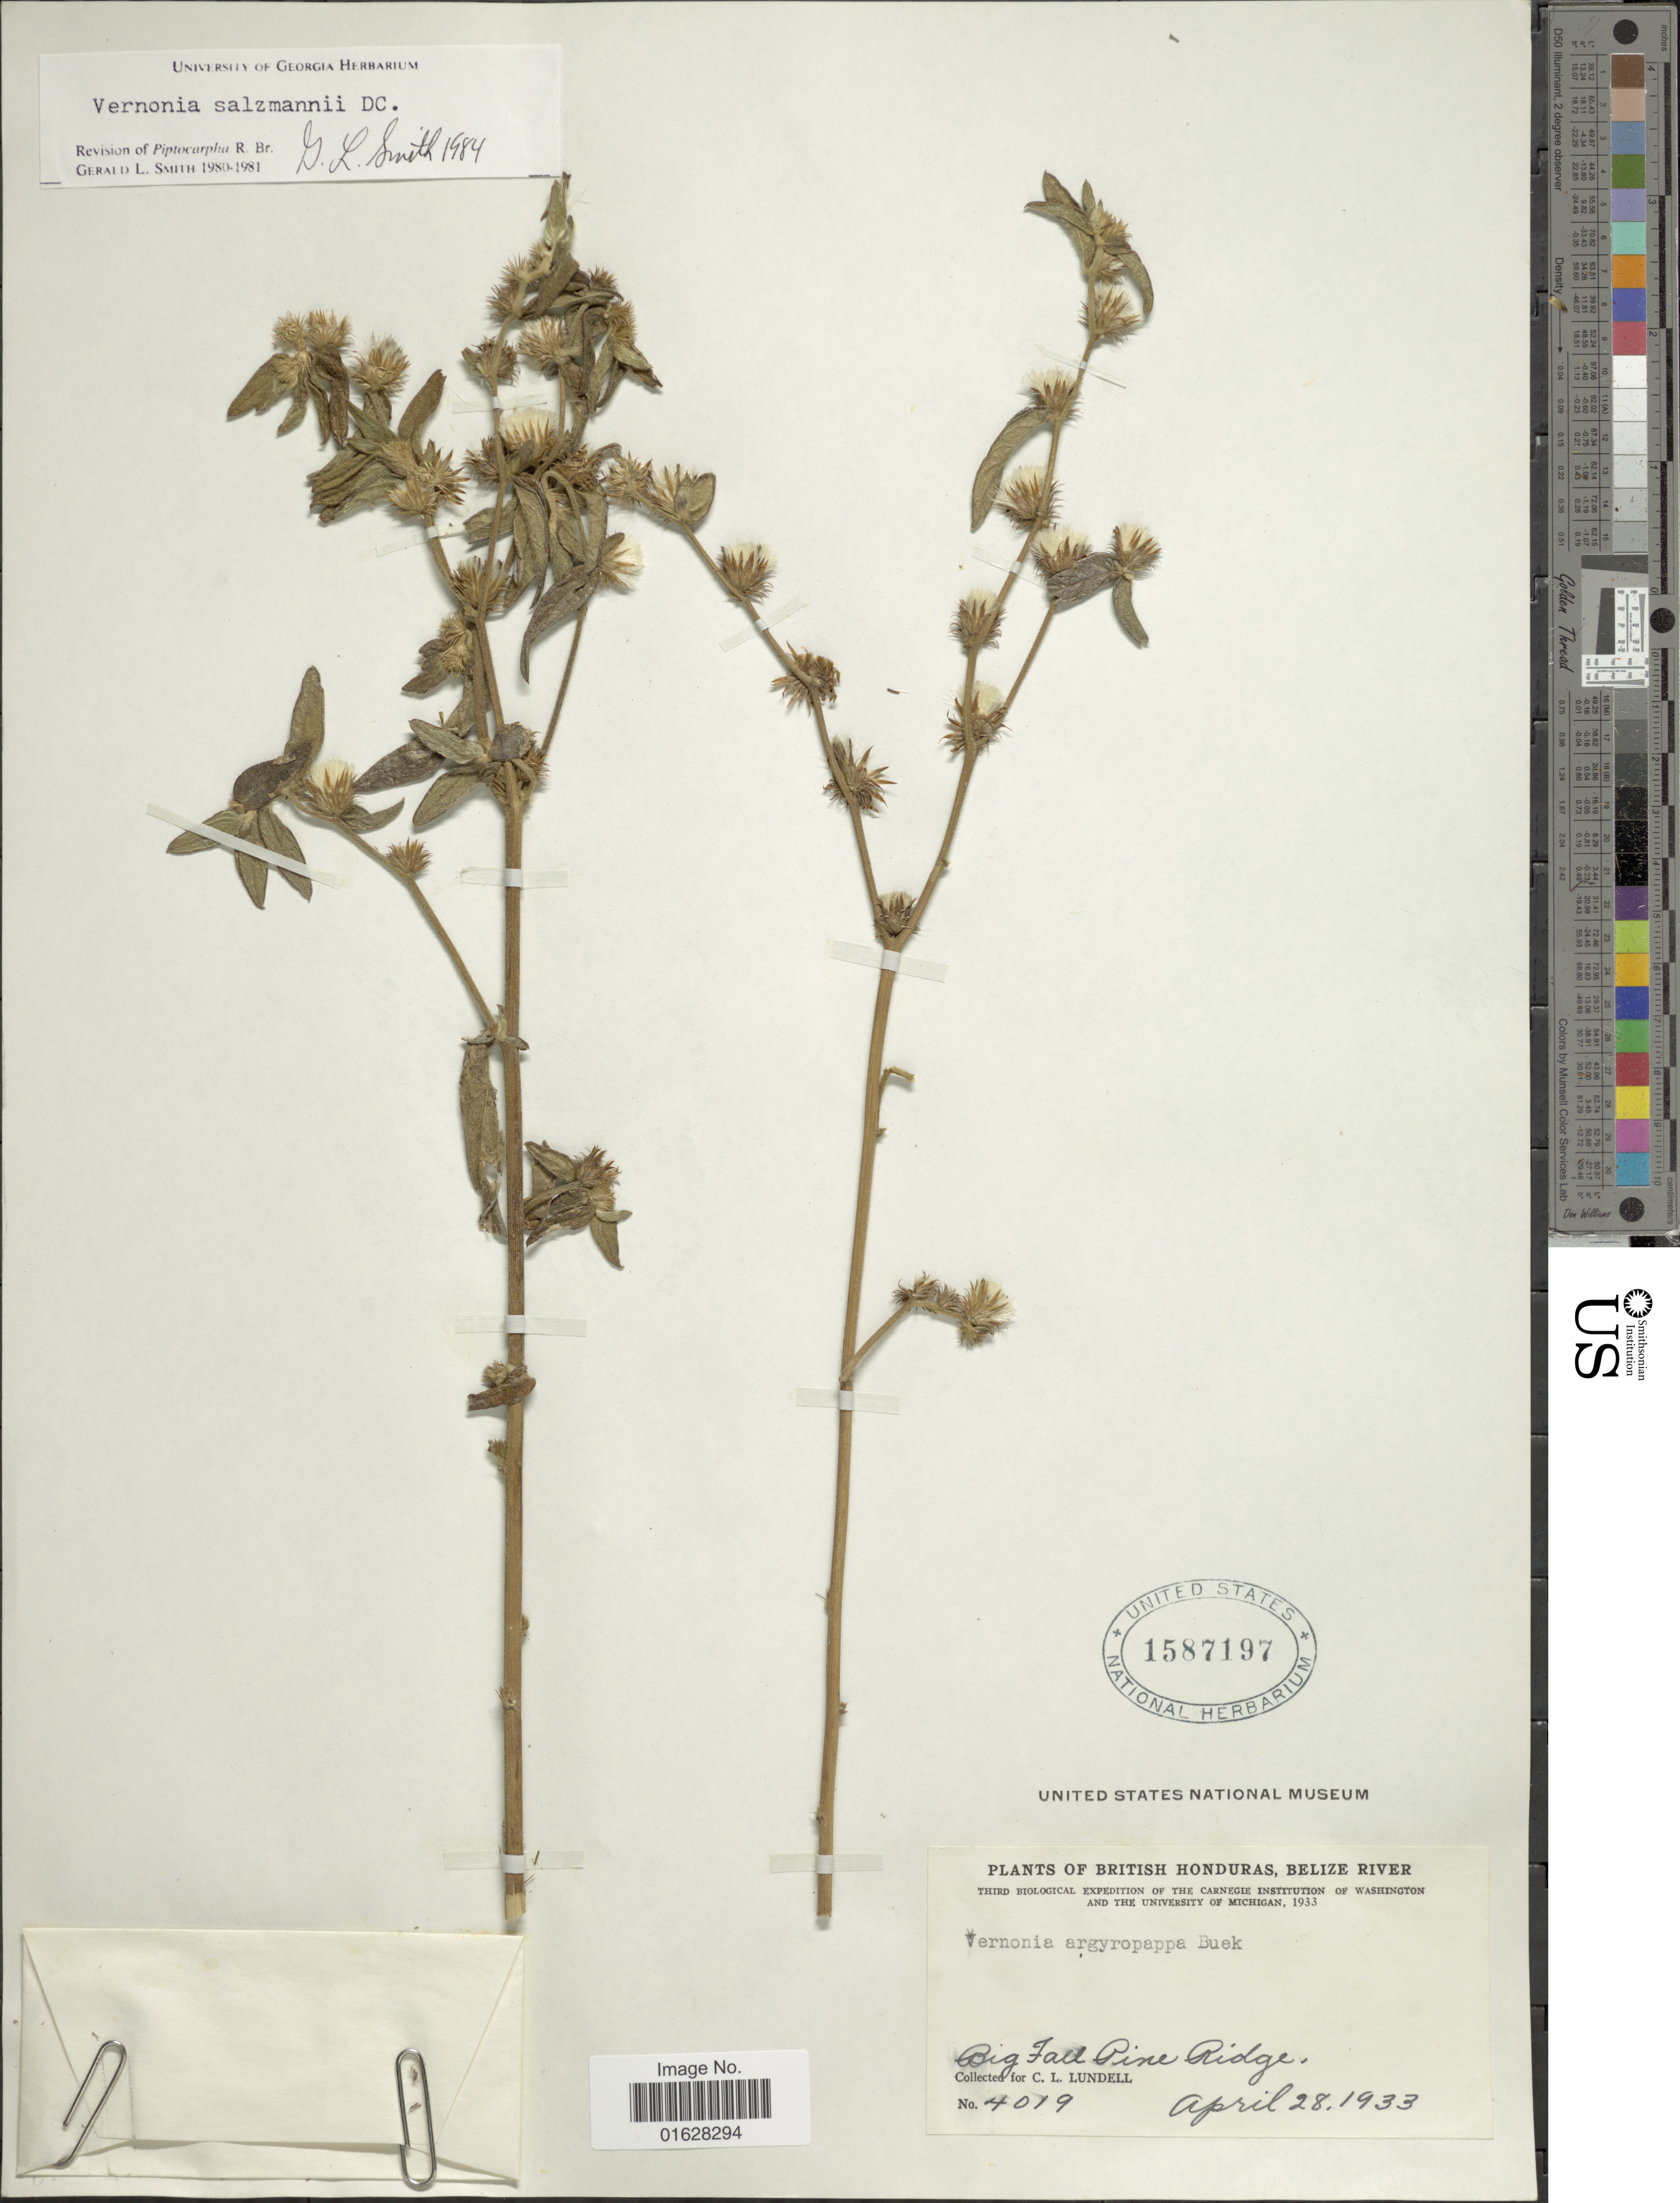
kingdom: Plantae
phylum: Tracheophyta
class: Magnoliopsida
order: Asterales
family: Asteraceae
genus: Lepidaploa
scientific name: Lepidaploa salzmannii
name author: (DC.) H. Rob.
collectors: C. L. Lundell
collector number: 4019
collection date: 1933-04-28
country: Belize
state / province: Belize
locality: British Honduras, Belize River, Big Fall Pine Ridge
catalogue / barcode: US 1587197